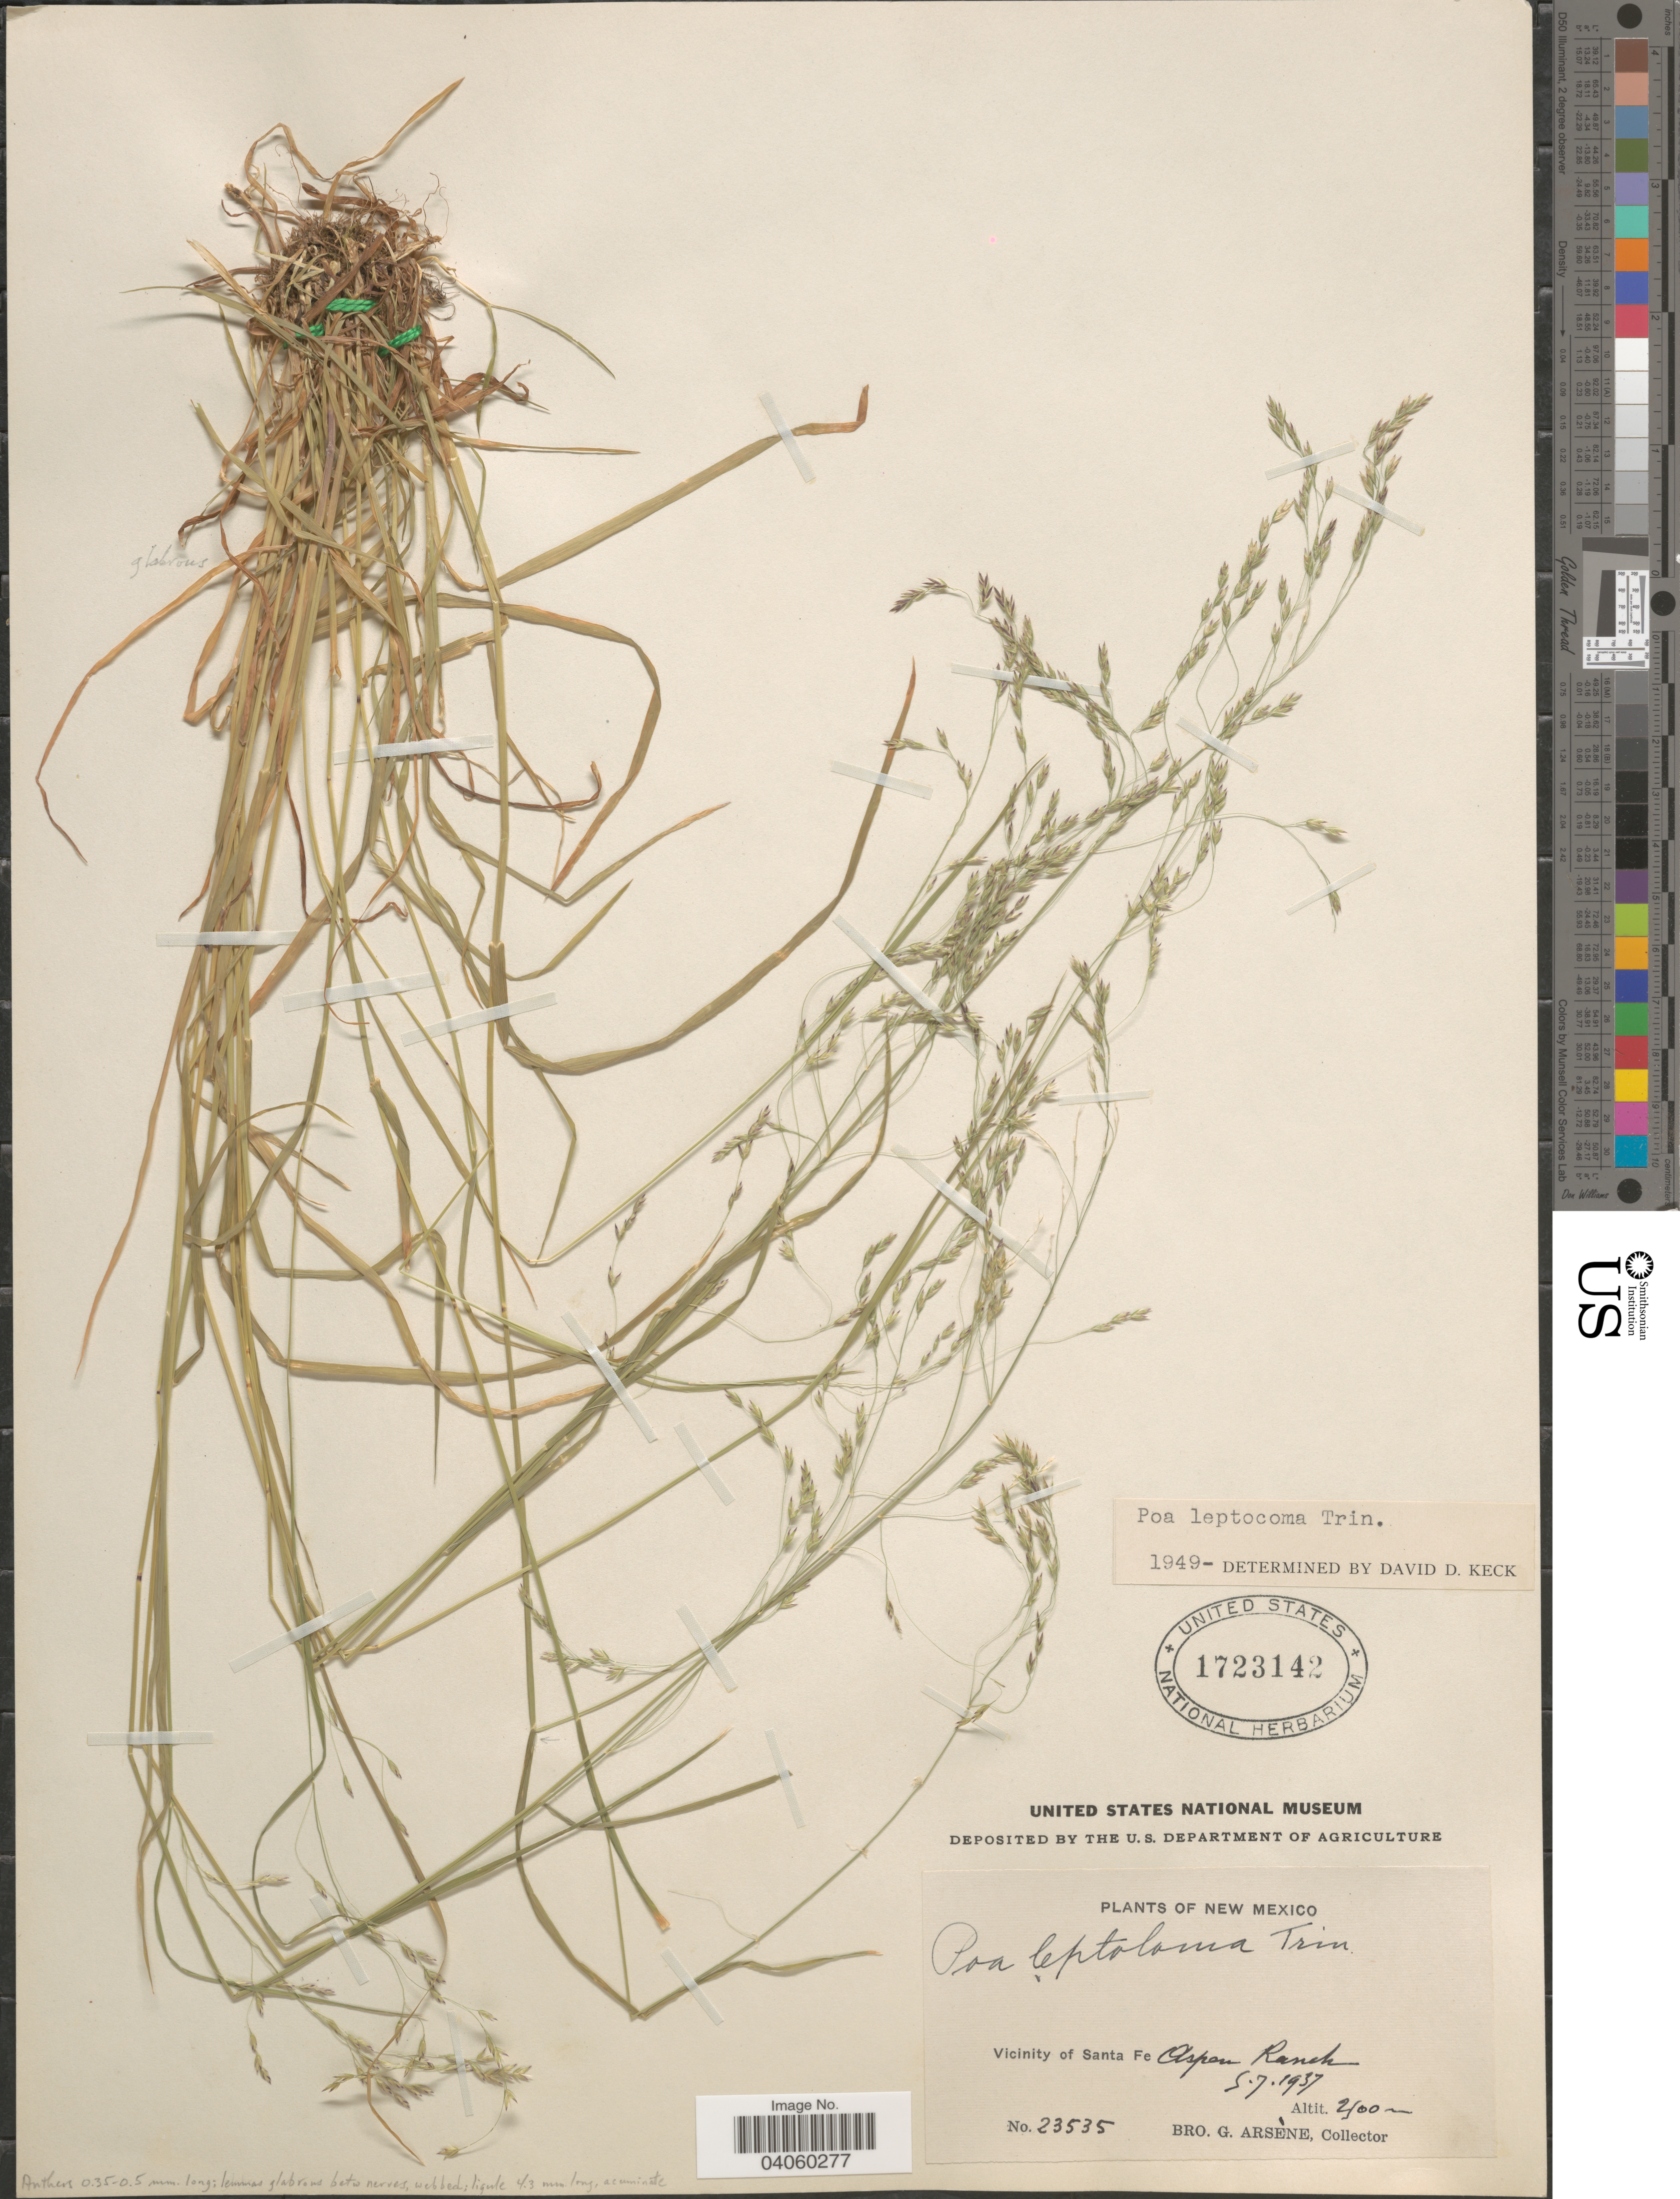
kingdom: Plantae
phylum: Tracheophyta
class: Liliopsida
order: Poales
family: Poaceae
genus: Poa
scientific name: Poa leptocoma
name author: Trin.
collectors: Bro. G. Arsène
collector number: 23535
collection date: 1937-05-07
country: United States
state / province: New Mexico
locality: Vicinity of Santa Fe Aspen Ranch.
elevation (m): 2500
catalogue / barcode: US 1723142